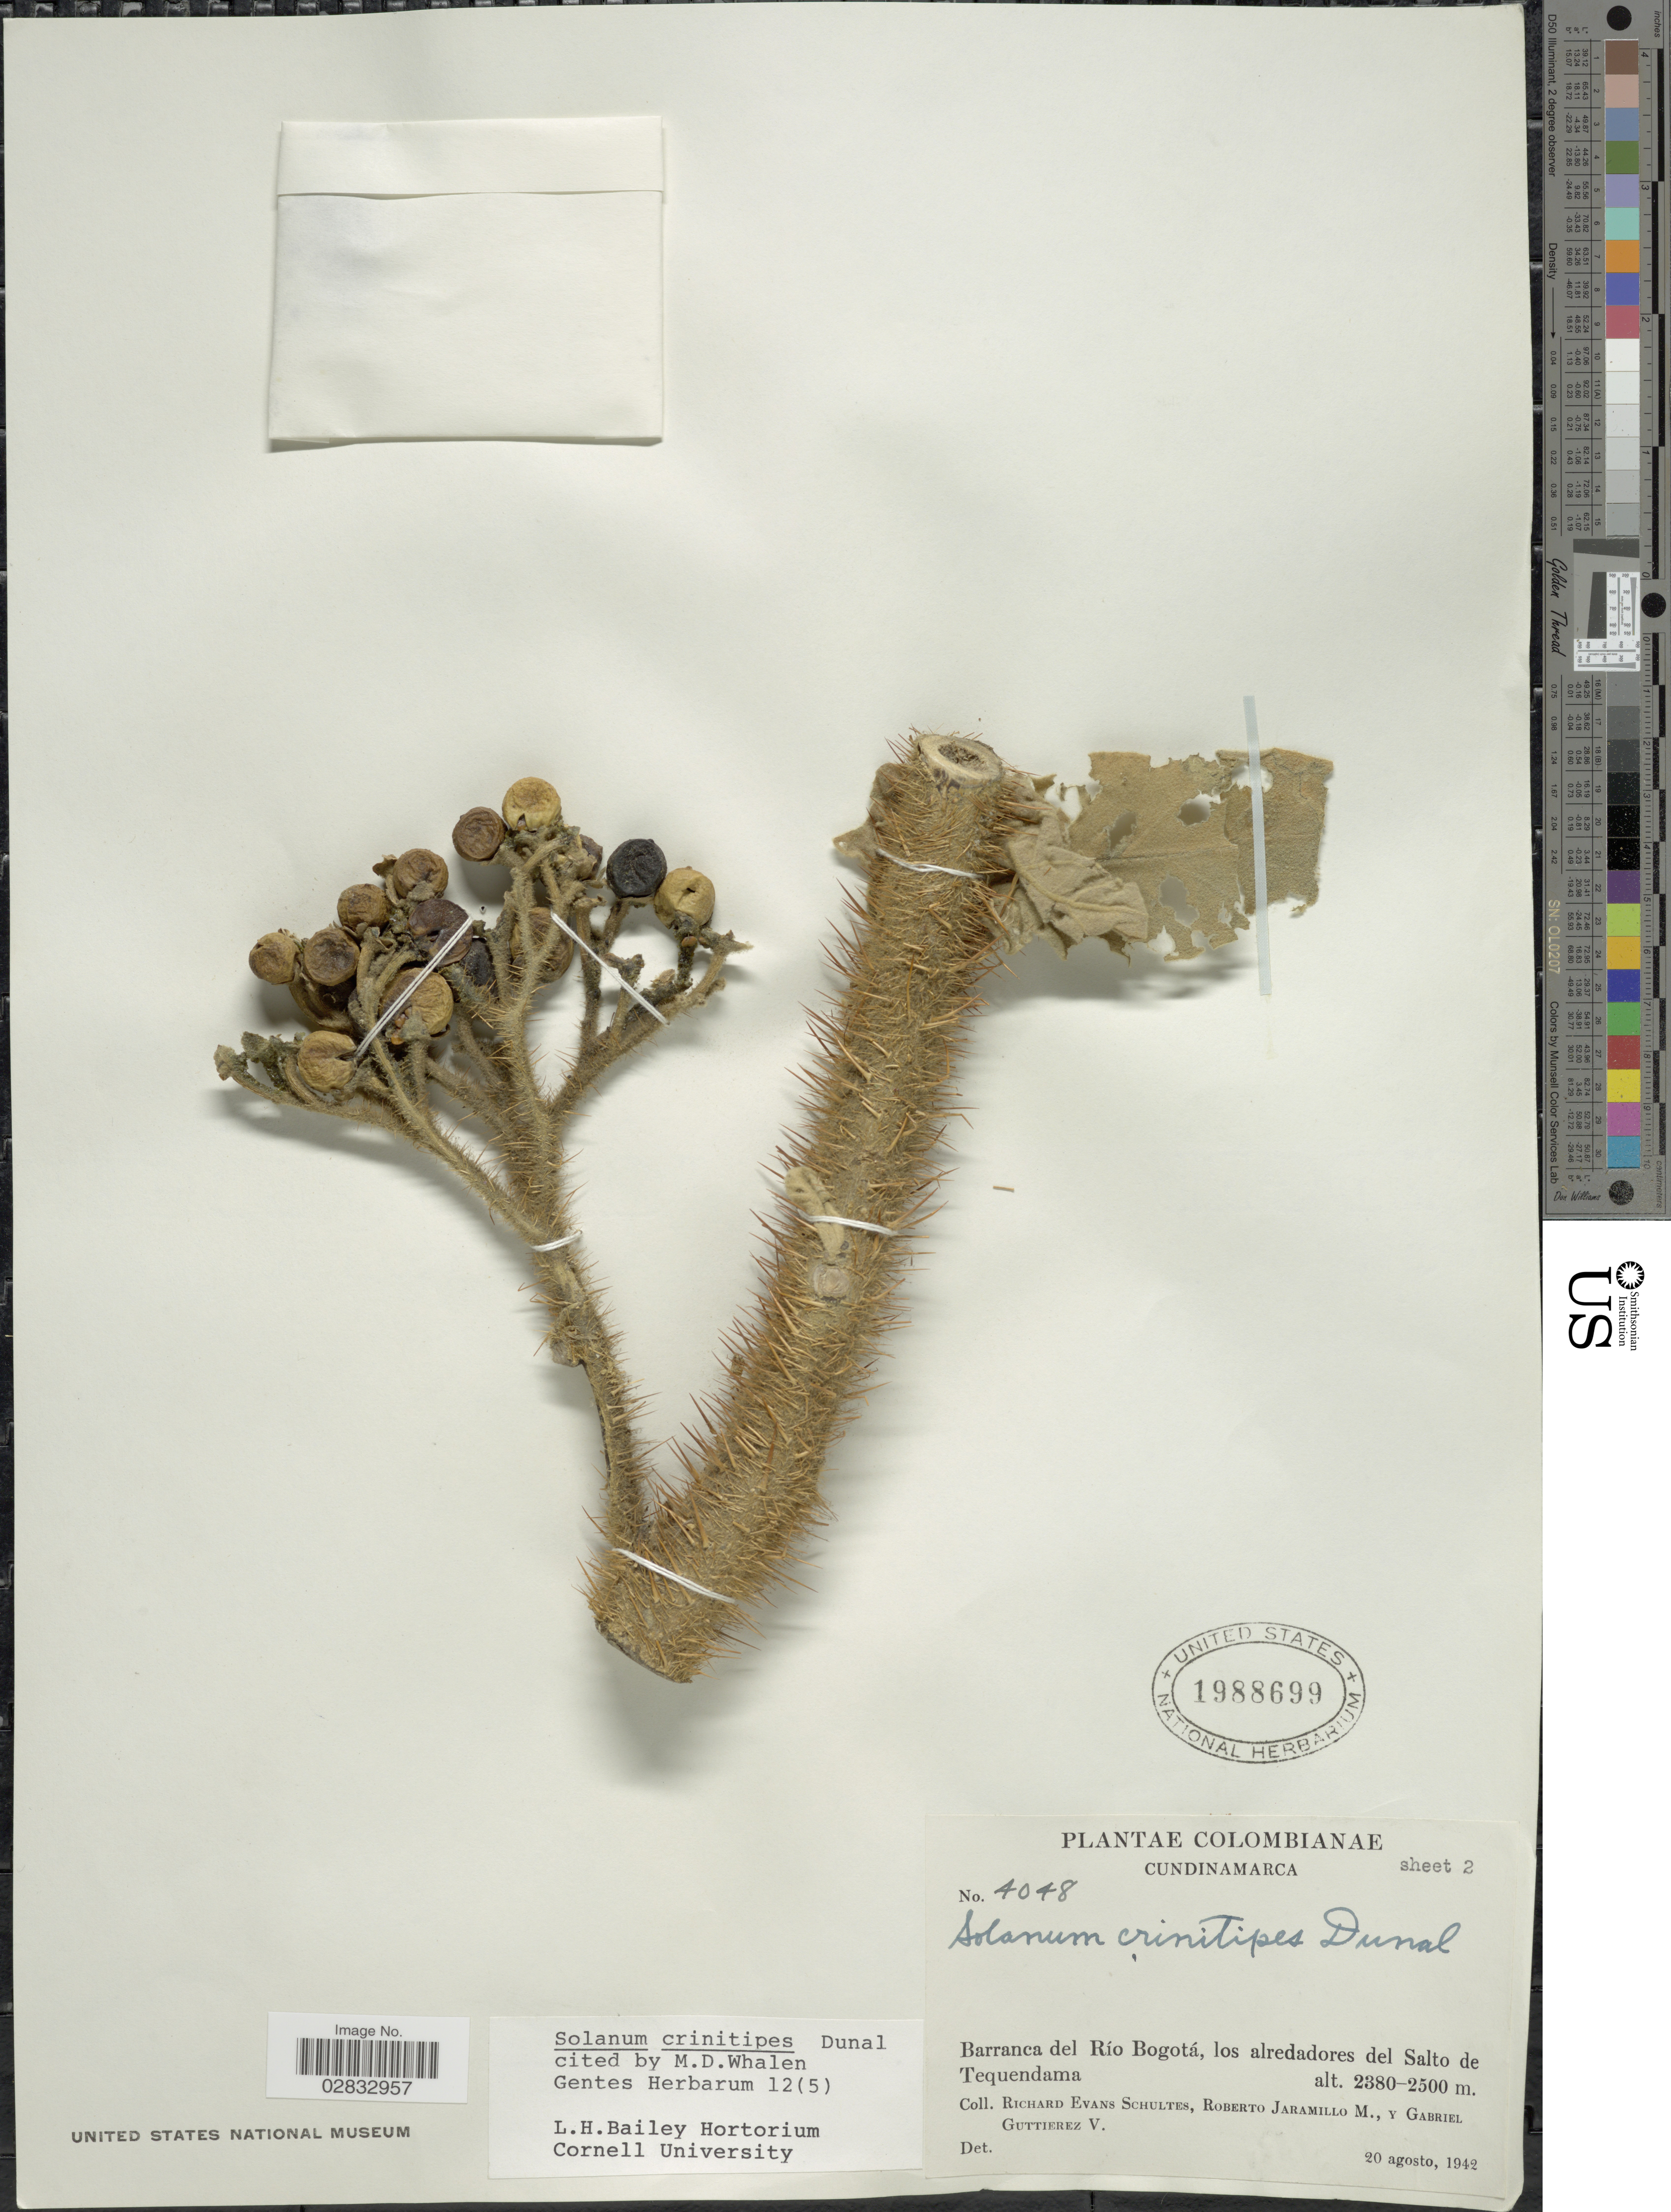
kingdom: Plantae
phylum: Tracheophyta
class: Magnoliopsida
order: Solanales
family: Solanaceae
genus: Solanum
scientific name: Solanum crinitipes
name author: Dunal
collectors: R. E. Schultes, R. Jaramillo M. & G. Guttierez V.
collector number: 4048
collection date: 1942-08-20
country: Colombia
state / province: Cundinamarca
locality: Barranca del Río Bogotá, los alredadores del Salto de Tequendama.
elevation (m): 2380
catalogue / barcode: US 1988699